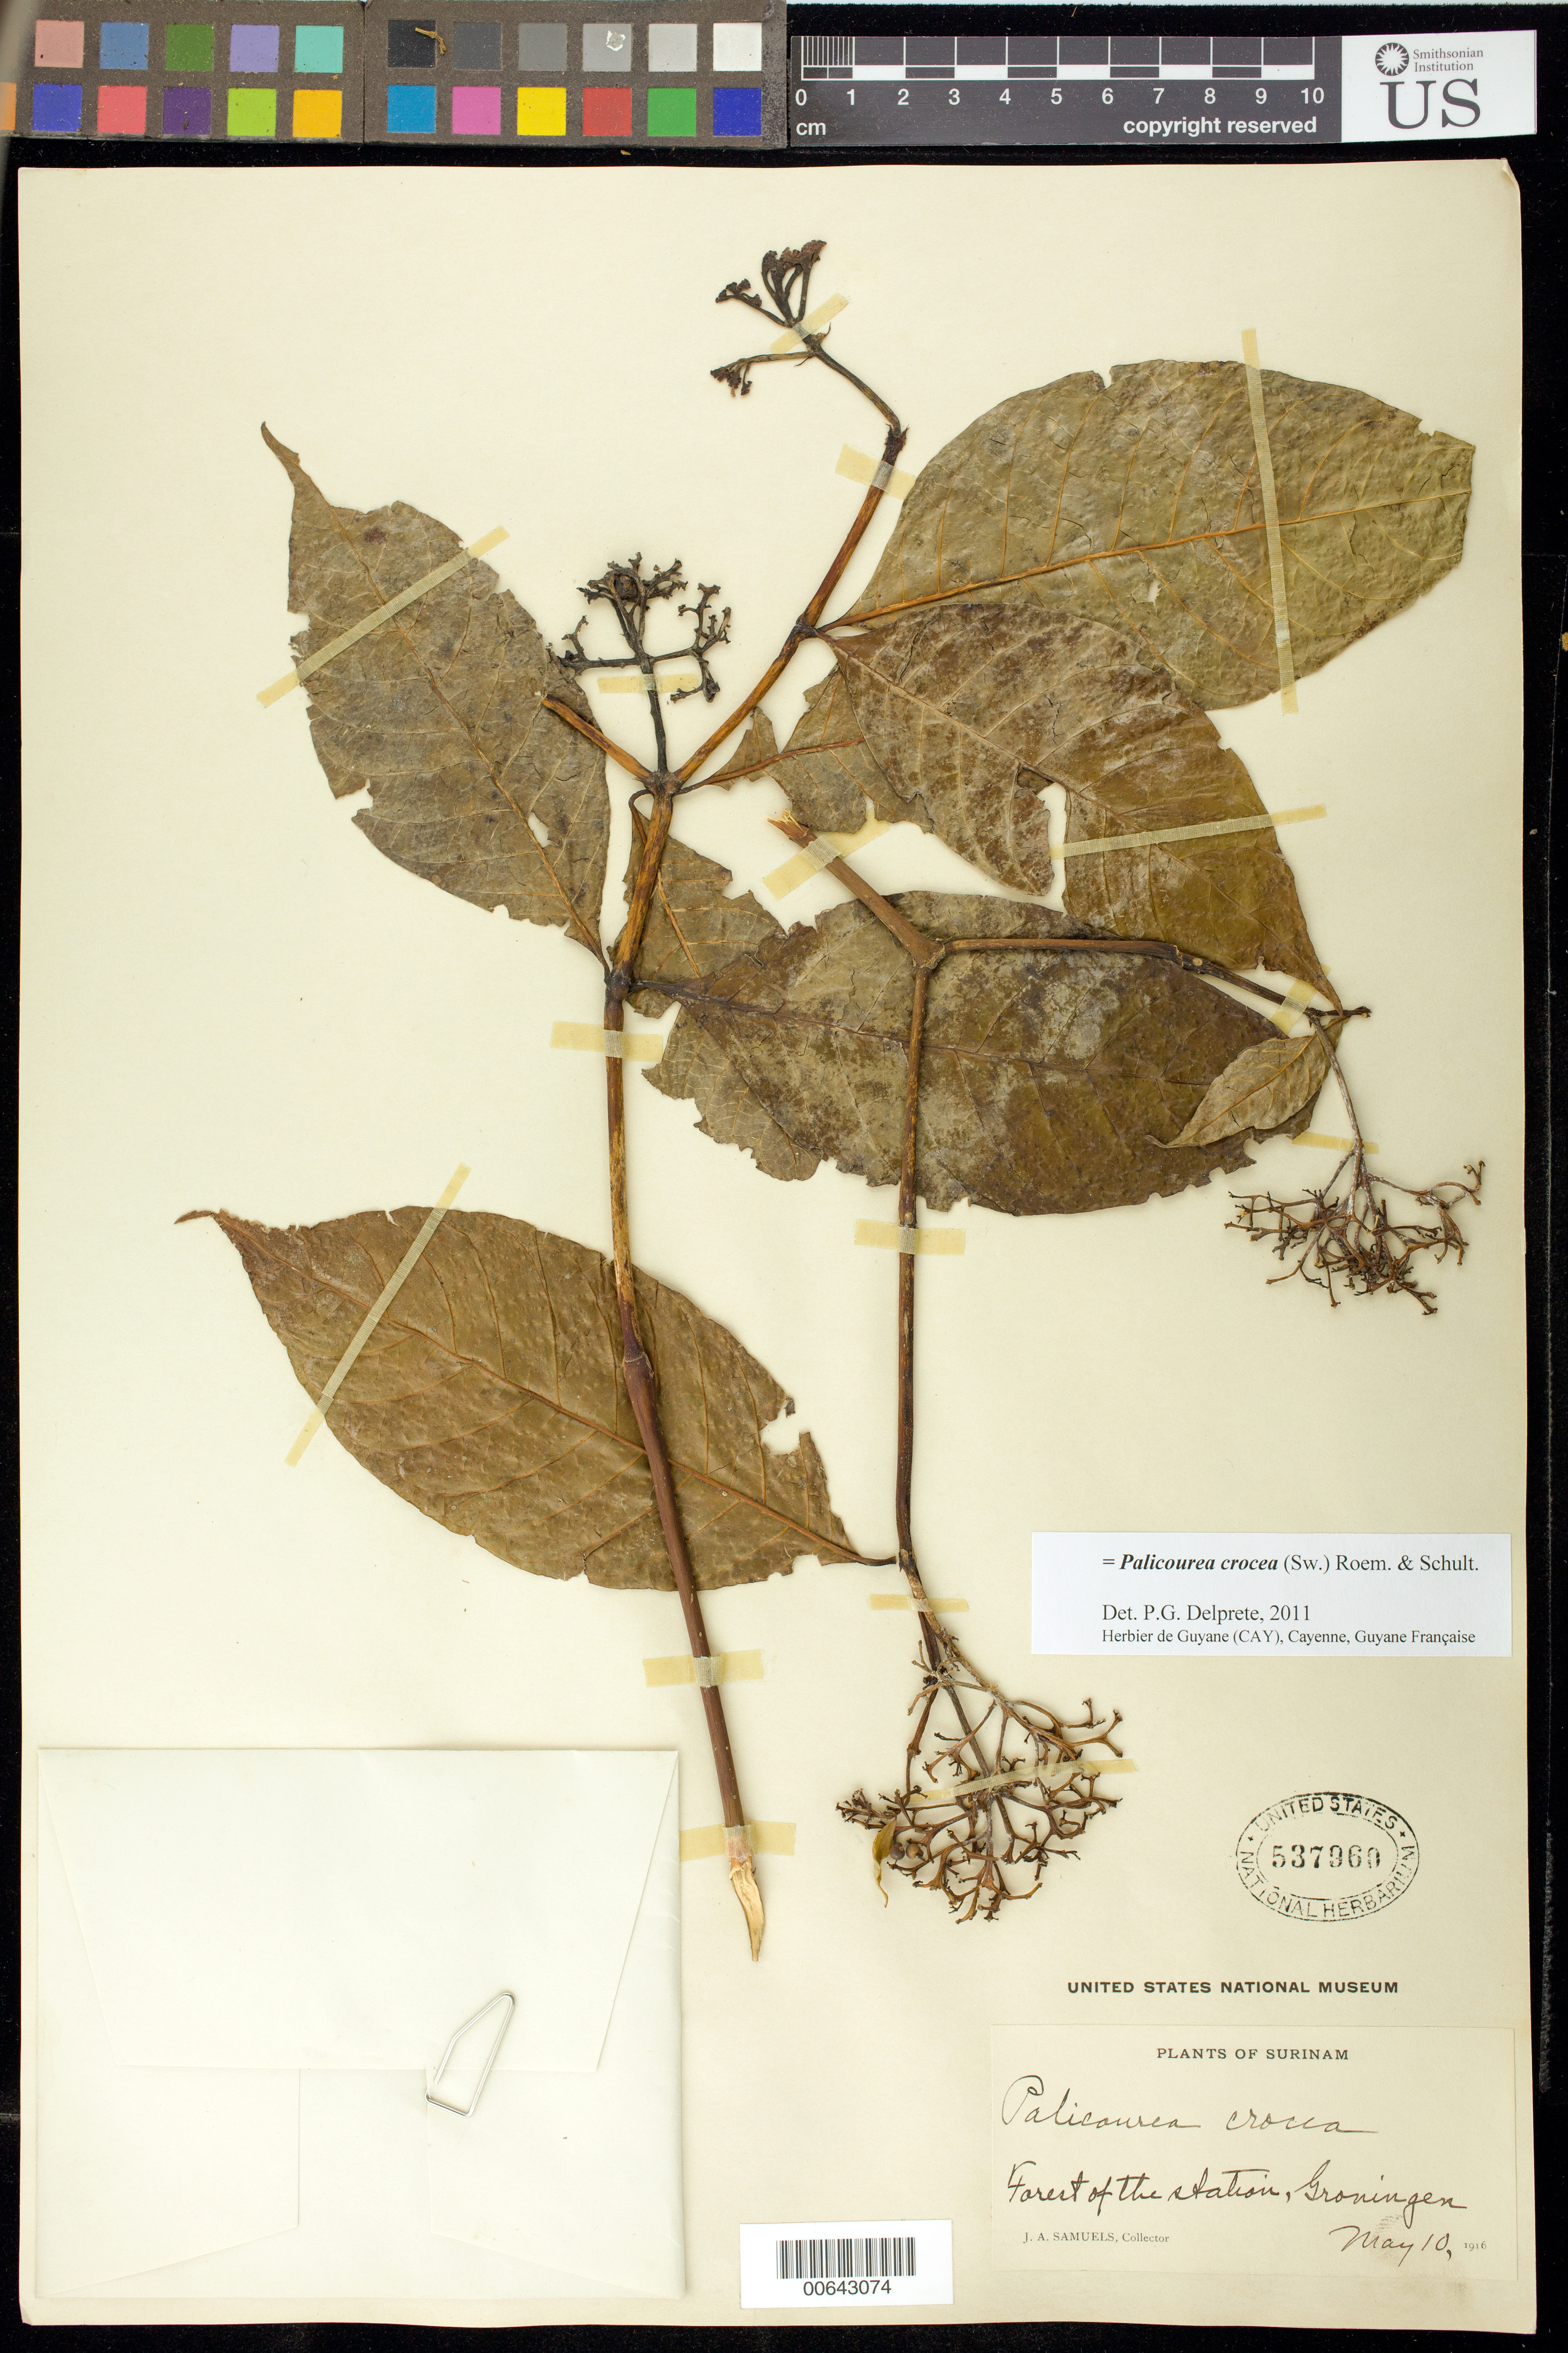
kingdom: Plantae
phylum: Tracheophyta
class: Magnoliopsida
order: Gentianales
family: Rubiaceae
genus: Palicourea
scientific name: Palicourea crocea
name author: (Sw.) Schult.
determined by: Delprete, P. G., Herb. de Guyane Cay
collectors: J. A. Samuels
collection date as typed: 10-May-16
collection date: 1916-05-10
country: Suriname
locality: Groningen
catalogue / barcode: US 537960